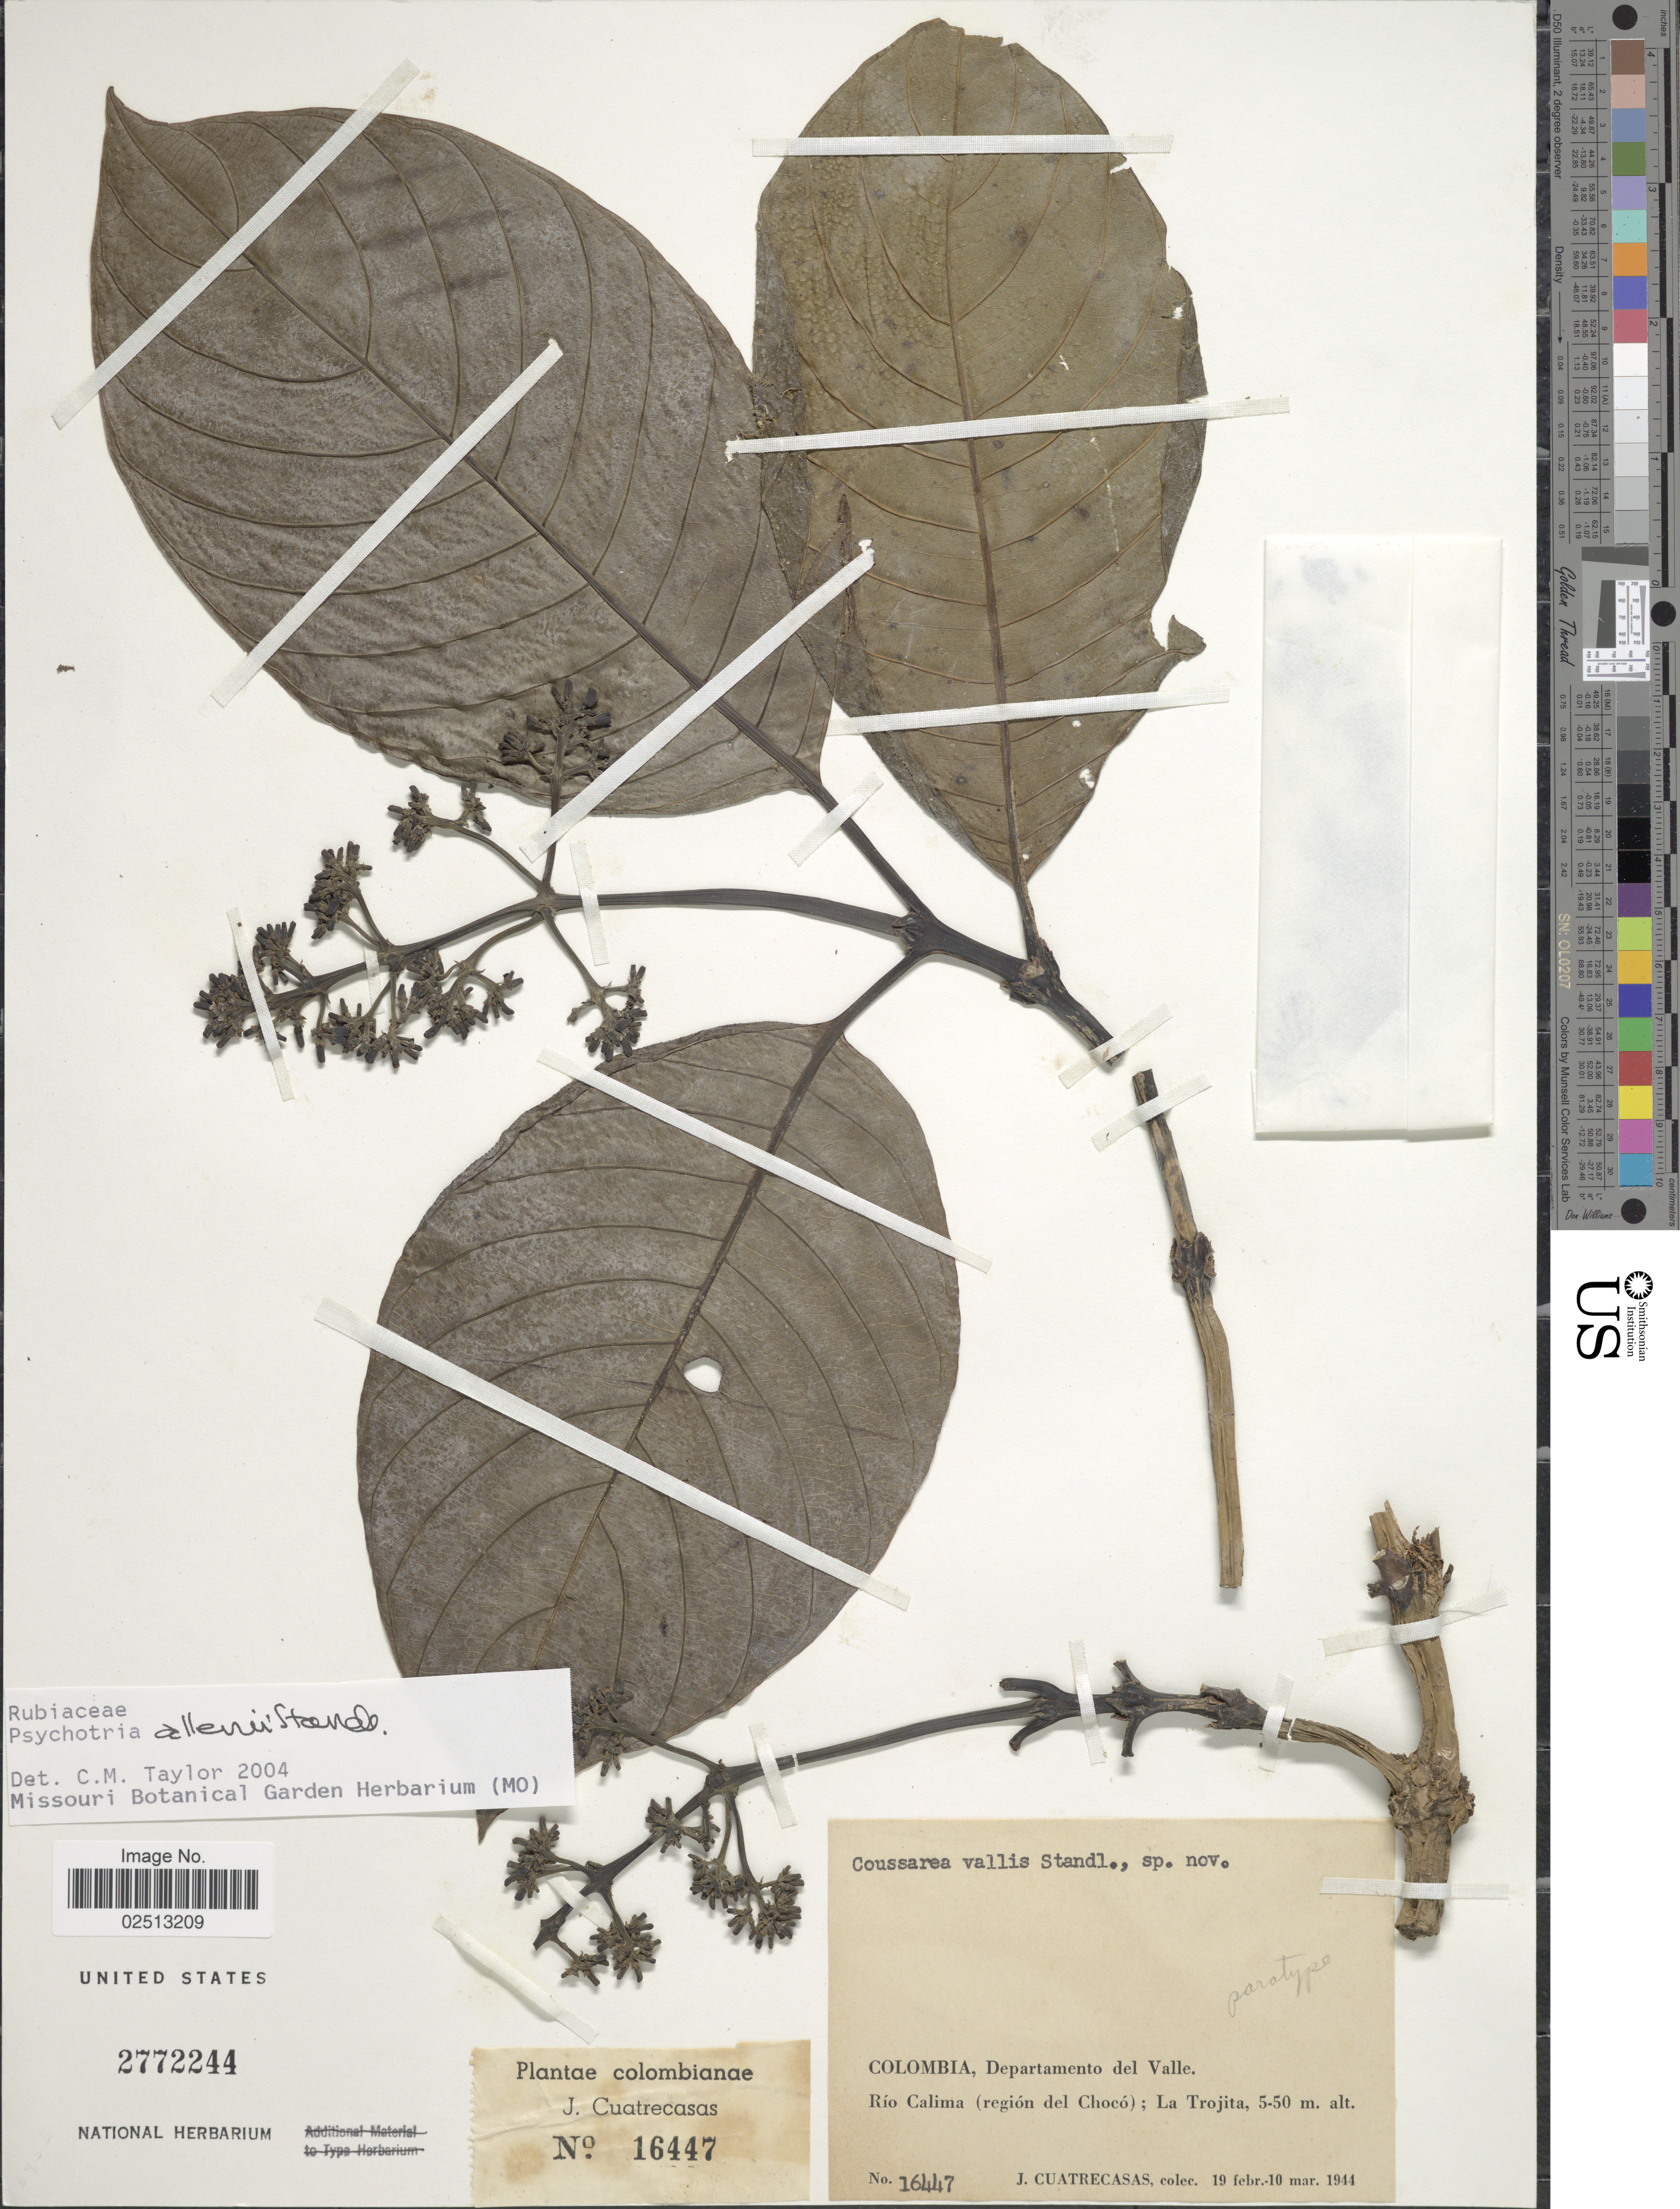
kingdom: Plantae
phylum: Tracheophyta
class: Magnoliopsida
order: Gentianales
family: Rubiaceae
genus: Psychotria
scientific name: Psychotria allenii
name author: Standl. in Woodson & Schery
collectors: J. Cuatrecasas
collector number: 16447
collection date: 1944-02-19/1944-03-10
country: Colombia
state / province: Valle del Cauca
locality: Colombia, Departamento del Valle. Rio Calima (region del Choco).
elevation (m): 5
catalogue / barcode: US 2772244